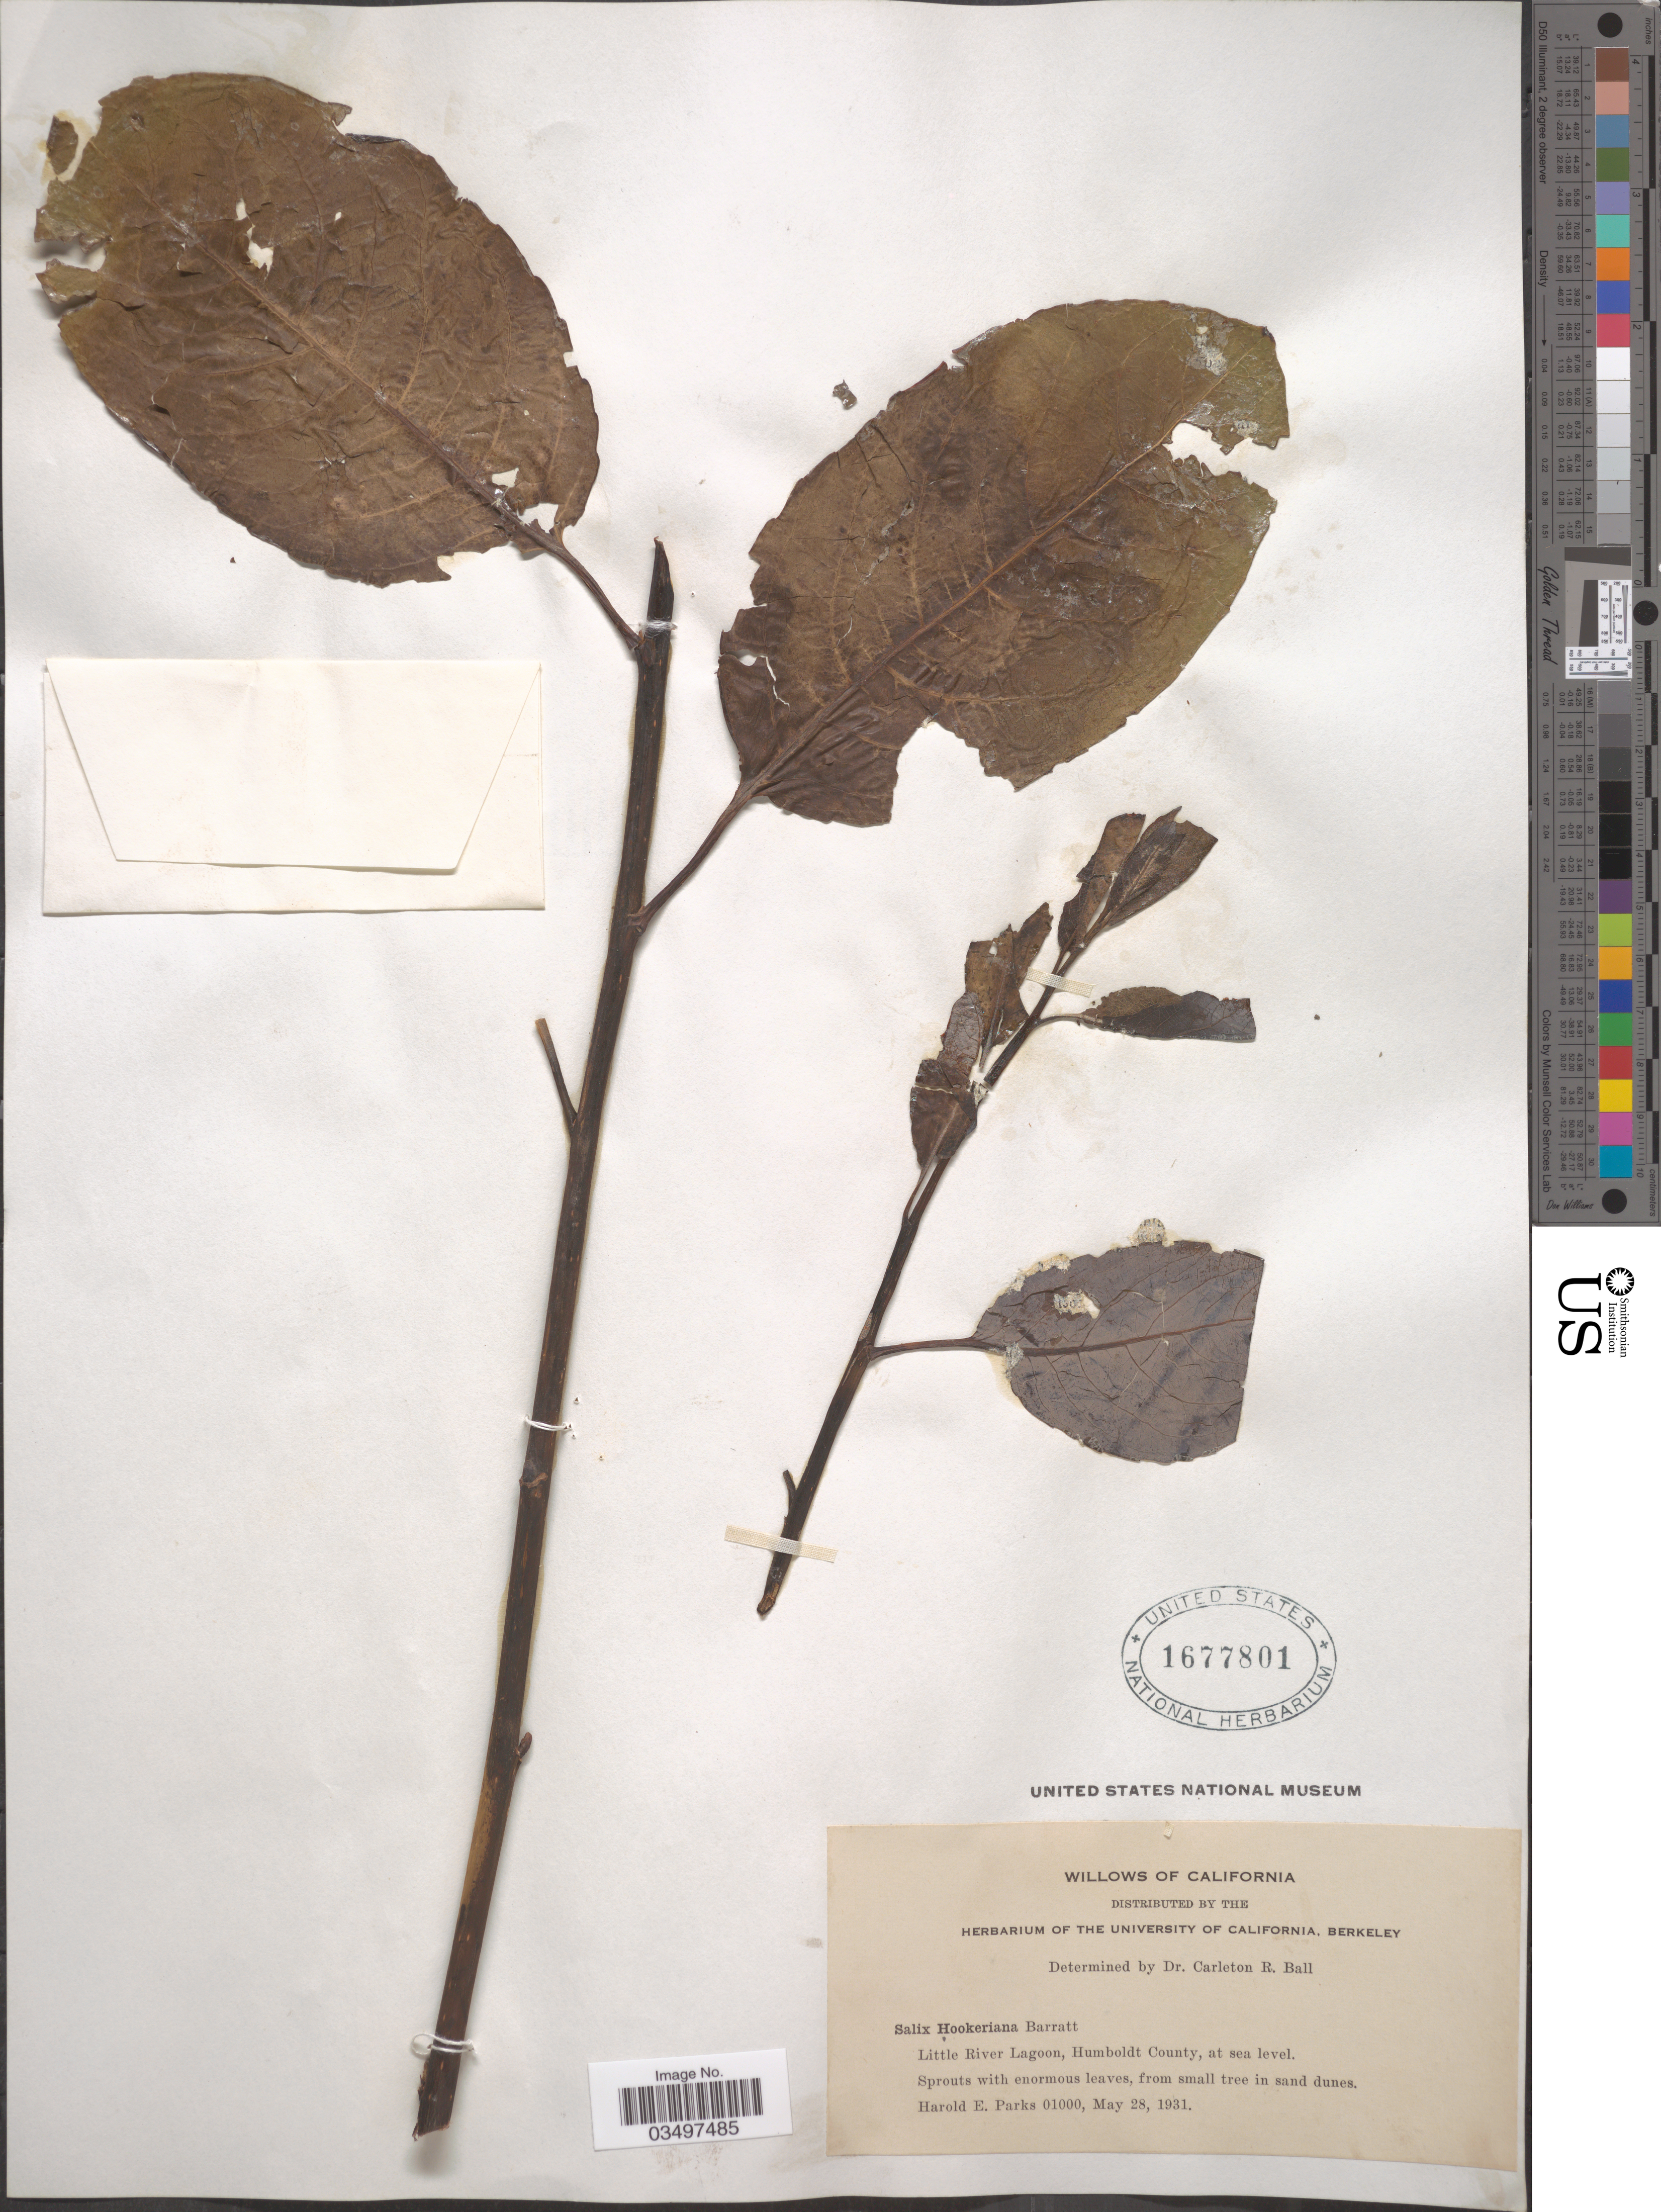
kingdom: Plantae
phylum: Tracheophyta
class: Magnoliopsida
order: Malpighiales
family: Salicaceae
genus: Salix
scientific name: Salix hookeriana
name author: Barratt ex Hook.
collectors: H. E. Parks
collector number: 01000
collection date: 1931-05-28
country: United States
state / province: California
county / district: Humboldt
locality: Little River Lagoon, Humboldt County.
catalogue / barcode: US 1677801